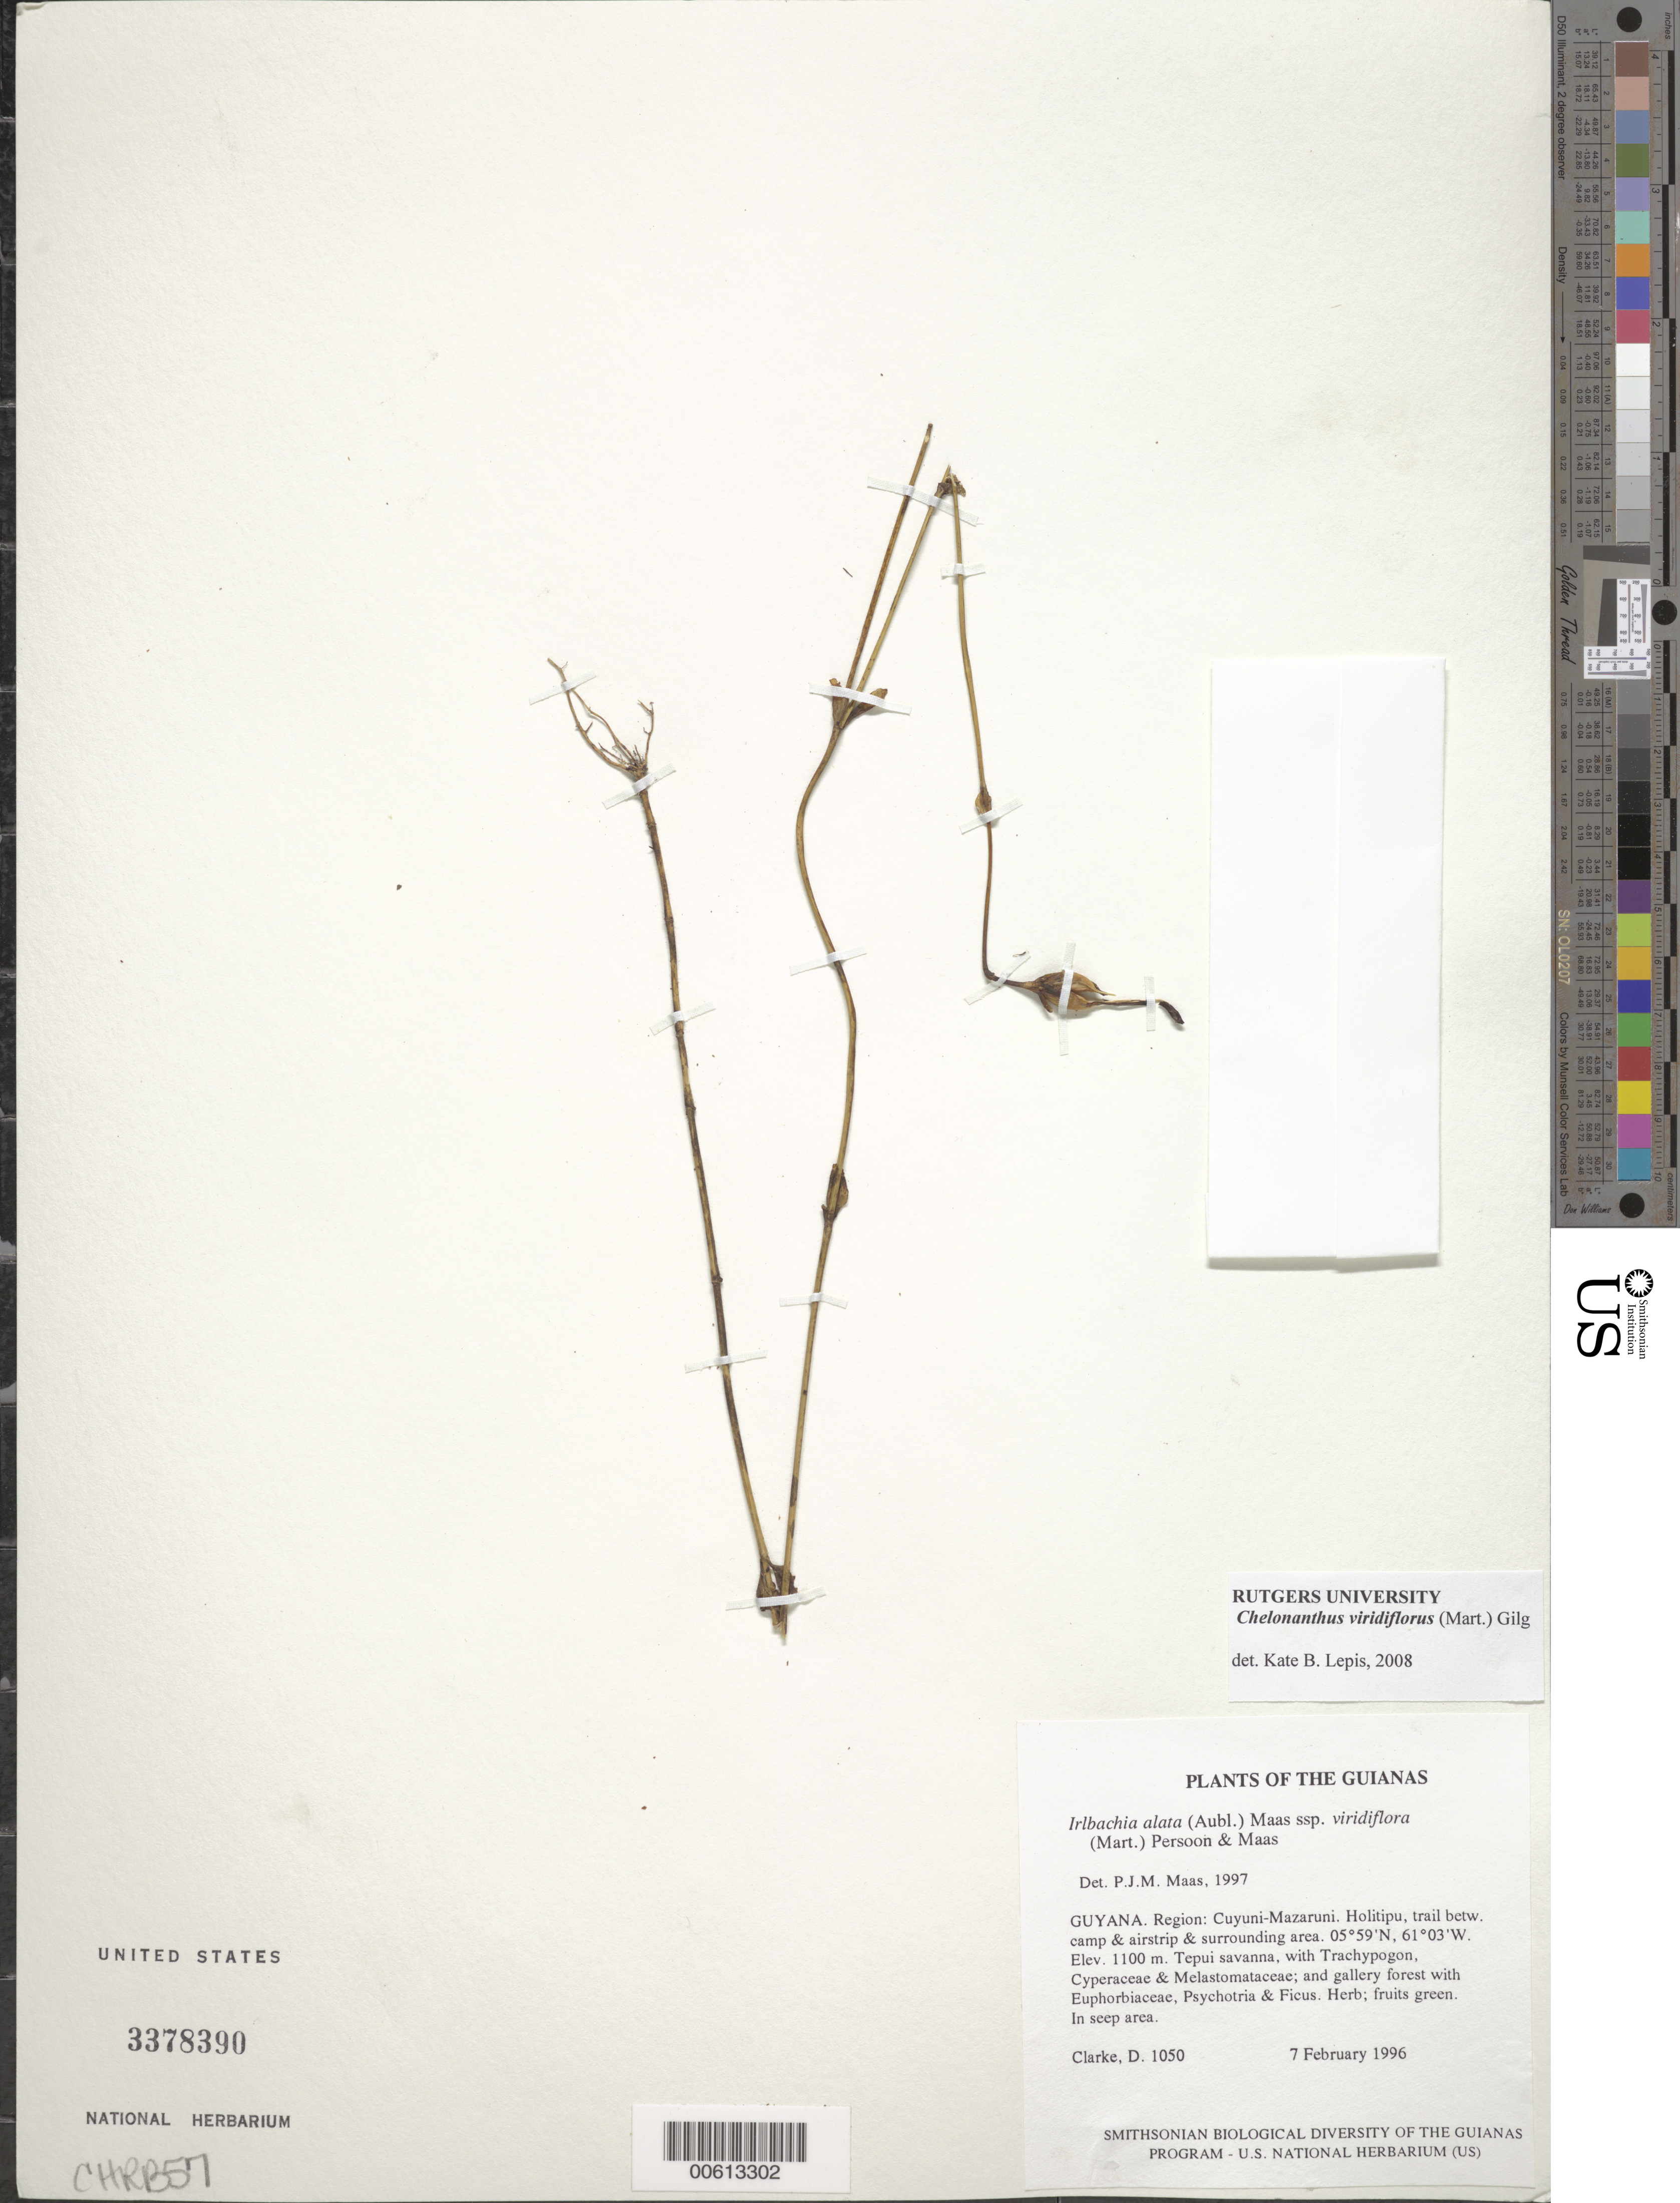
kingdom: Plantae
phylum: Tracheophyta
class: Magnoliopsida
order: Gentianales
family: Gentianaceae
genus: Chelonanthus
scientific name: Chelonanthus viridiflorus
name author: (Mart.) Gilg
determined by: Lepis, Kate B.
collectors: H. D. Clarke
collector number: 1050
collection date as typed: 7 February 1996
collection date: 1996-02-07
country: Guyana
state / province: Cuyuni-Mazaruni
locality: Holitipu, trail between camp & airstrip & surrounding area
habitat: Tepui savanna, with Trachypogon, Cyperaceae & Melastomataceae; and gallery forest with Euphorbiaceae, Psychotria & Ficus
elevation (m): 1100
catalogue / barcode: US 3378390